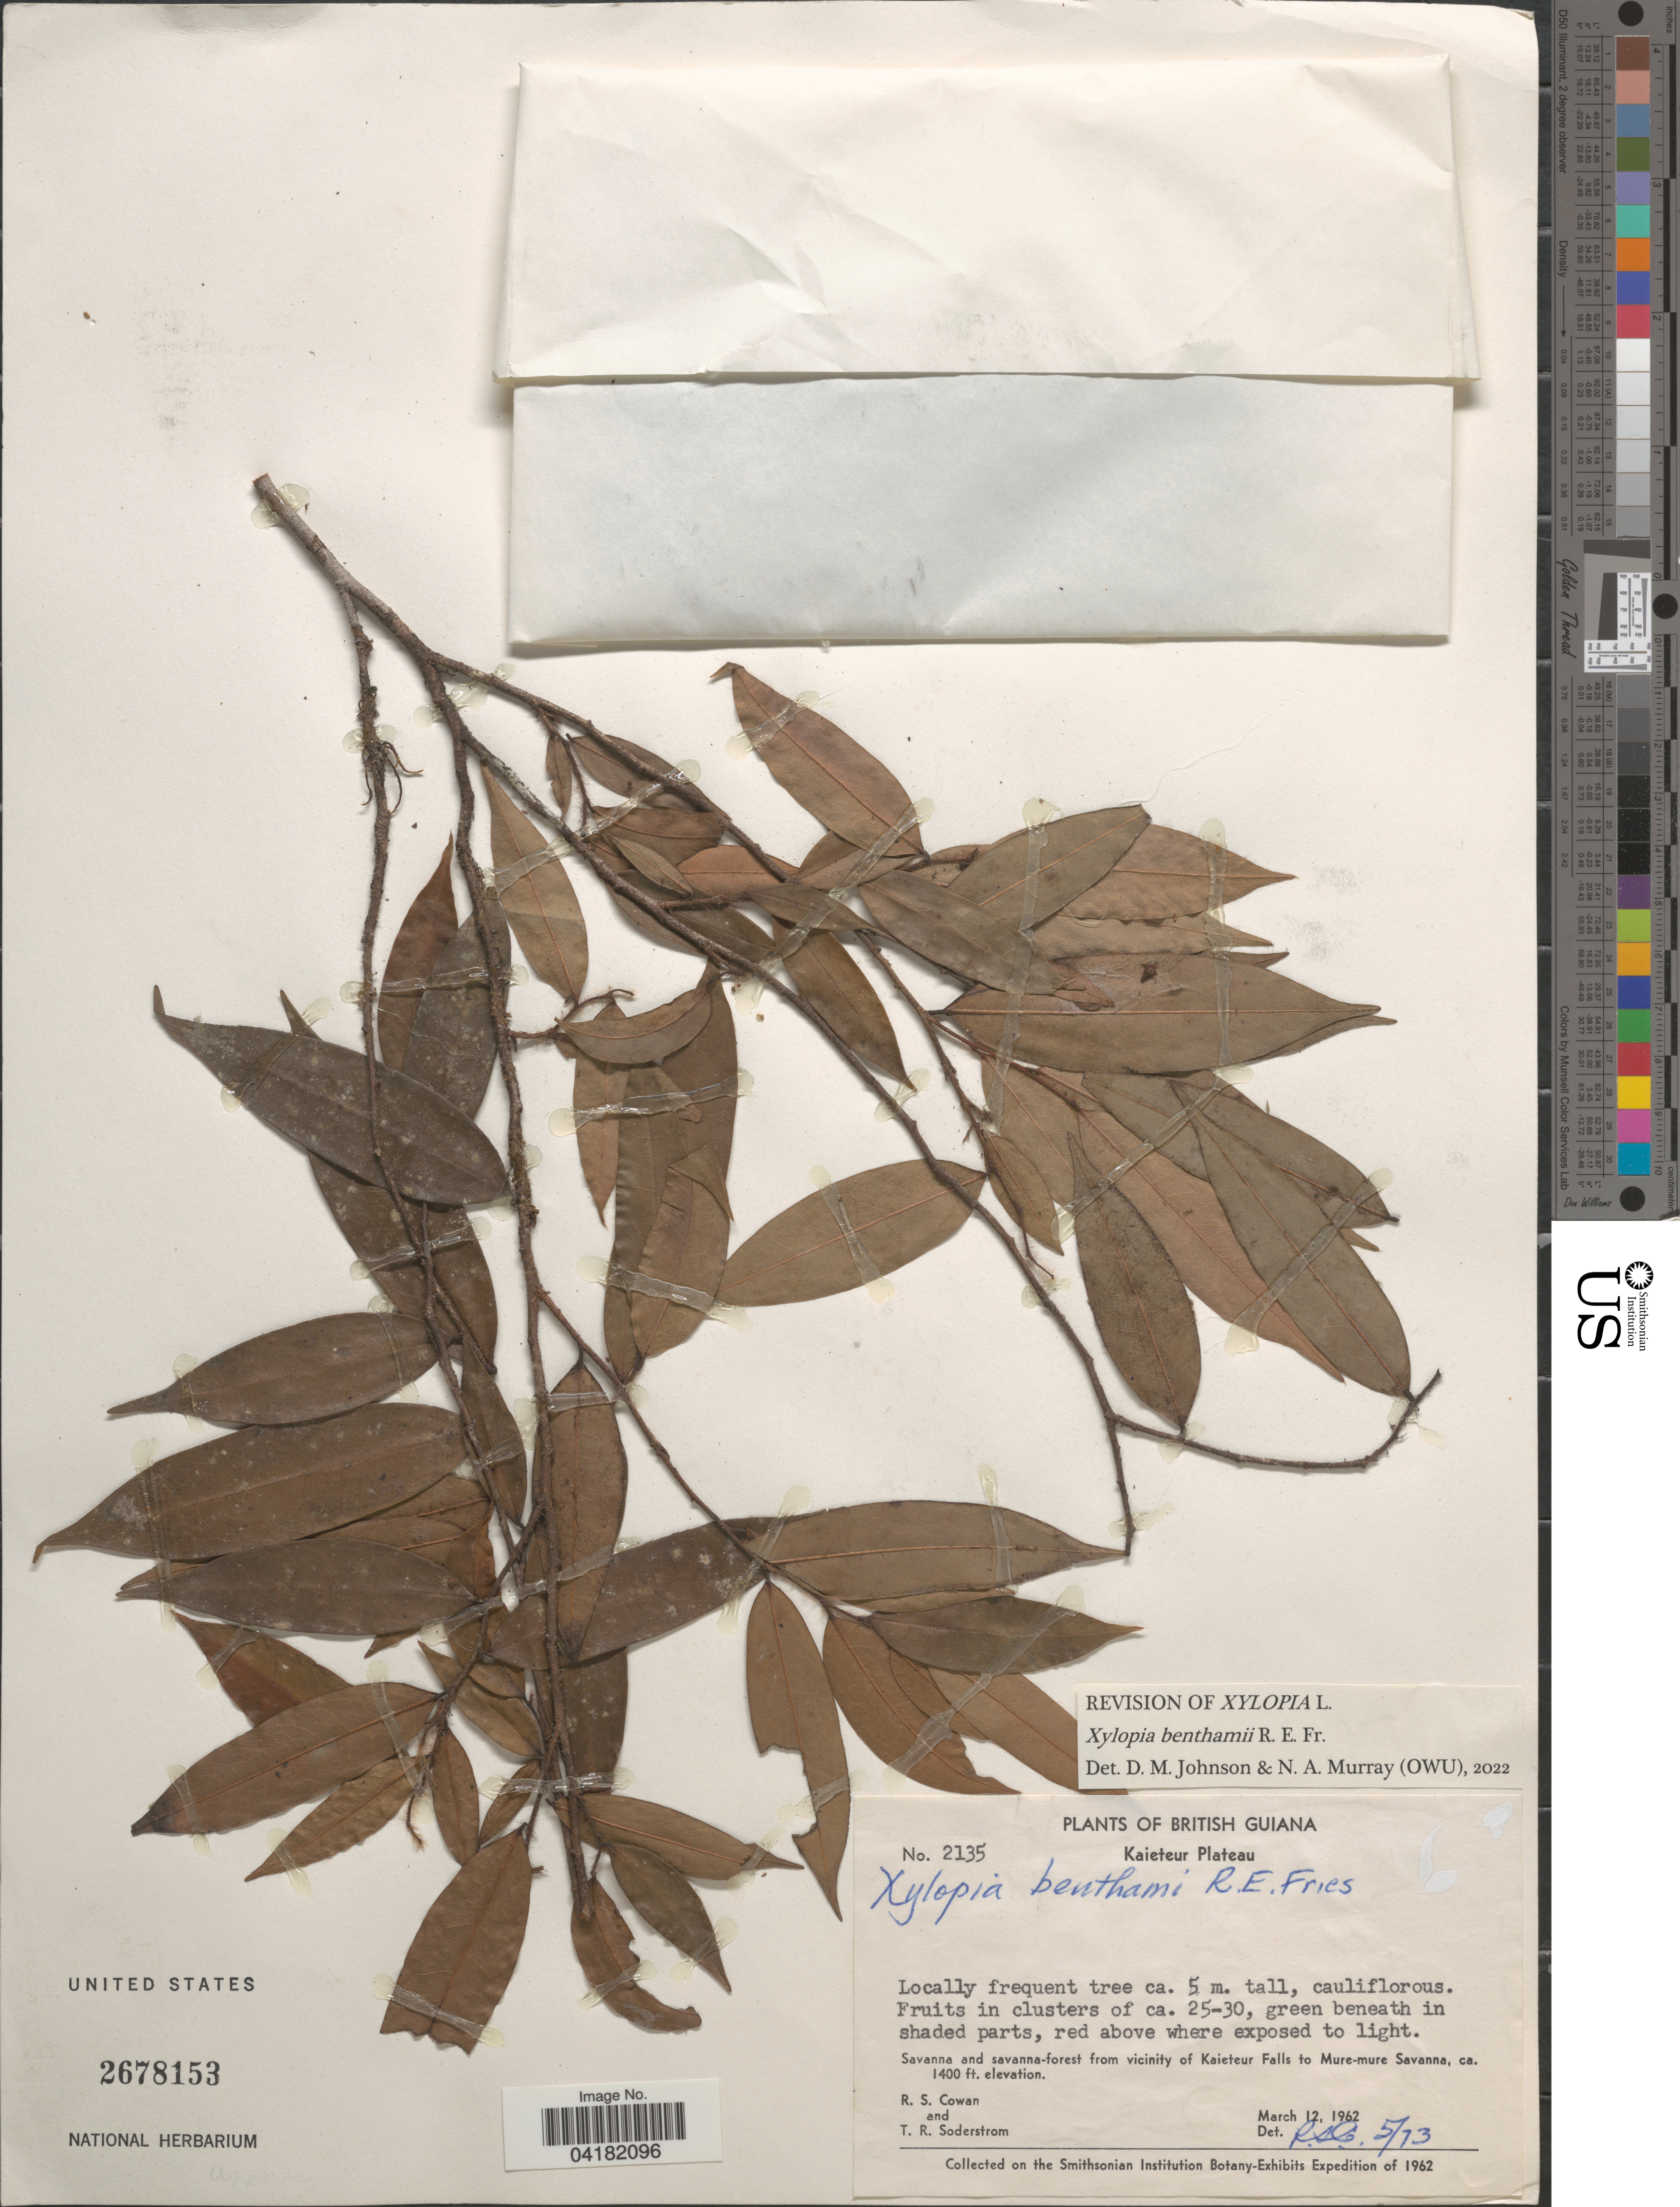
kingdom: Plantae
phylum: Tracheophyta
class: Magnoliopsida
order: Magnoliales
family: Annonaceae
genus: Xylopia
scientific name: Xylopia benthamii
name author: R.E. Fr.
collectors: R. S. Cowan & T. R. Soderstrom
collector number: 2135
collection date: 1962-03-12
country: Guyana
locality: British Guiana. Kaieteur Plateau. Vicinity of Kaieteur Falls to Mure-mure Savanna. The Smithsonian Institution Botany-Exhibits Expedition of 1962.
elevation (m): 427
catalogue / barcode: US 2678153